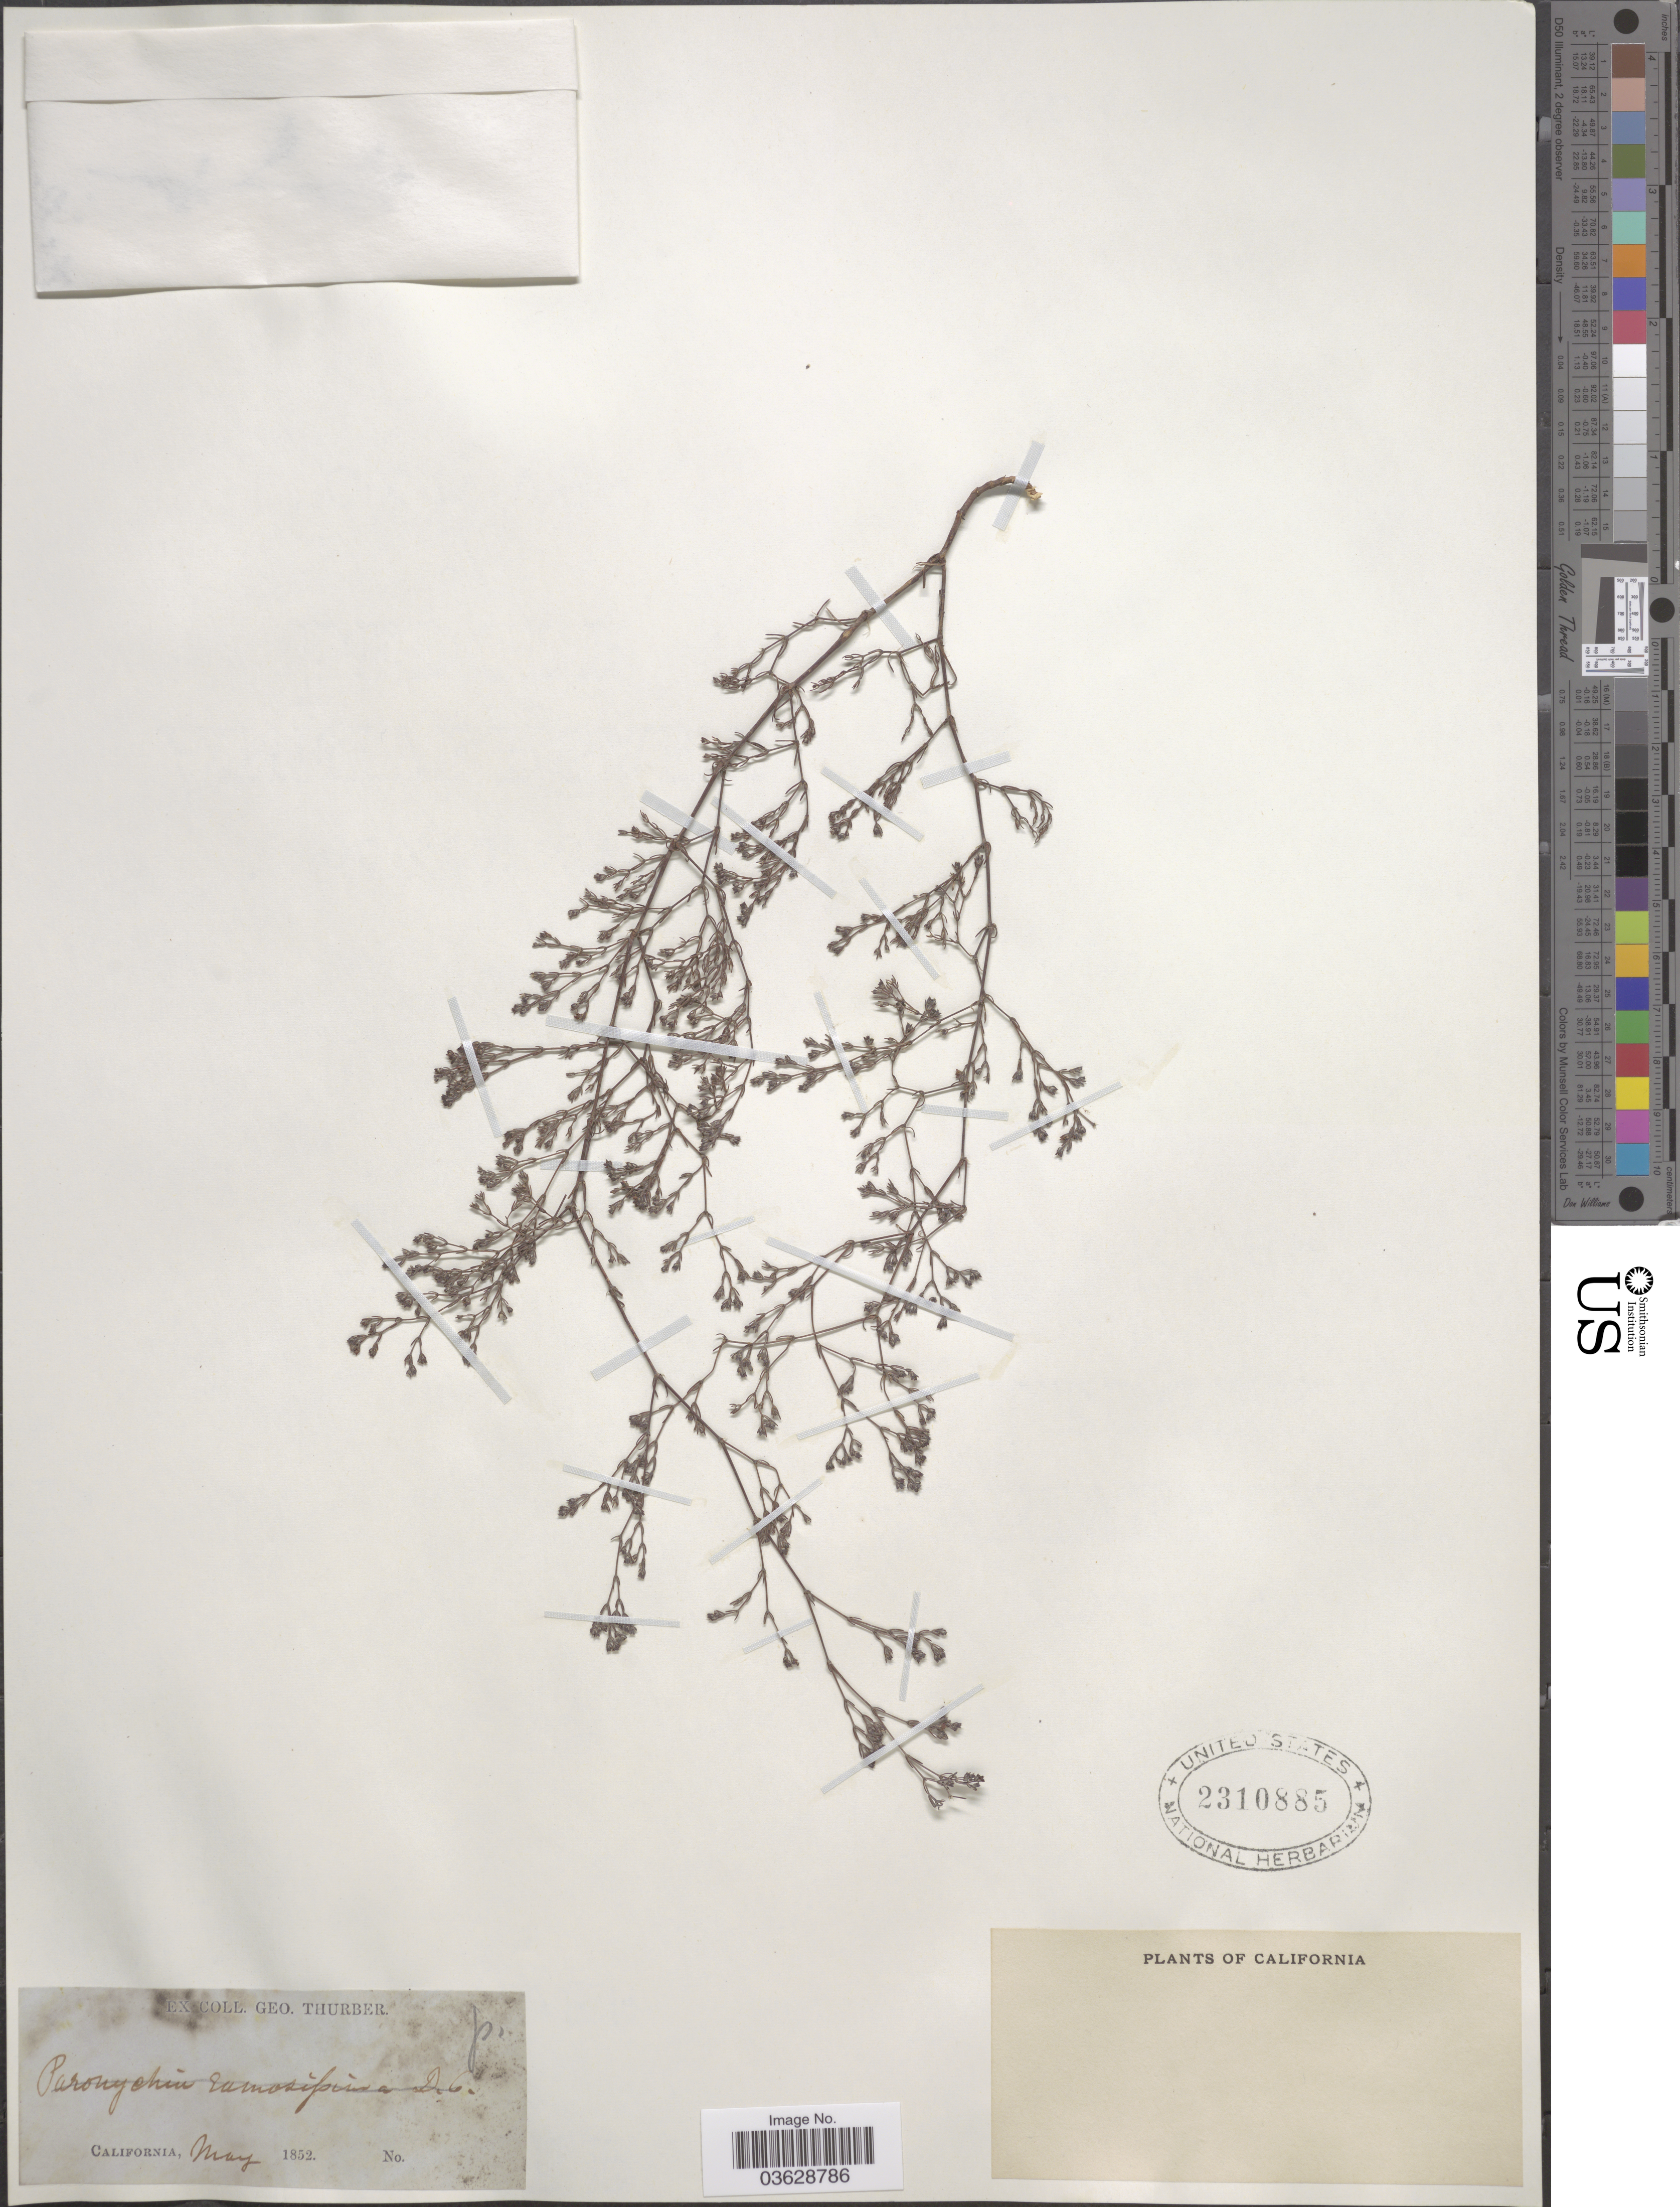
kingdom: Plantae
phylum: Tracheophyta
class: Magnoliopsida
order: Caryophyllales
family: Caryophyllaceae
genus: Paronychia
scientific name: Paronychia sp.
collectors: G. Thurber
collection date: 1852-05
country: United States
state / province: California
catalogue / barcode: US 2310885